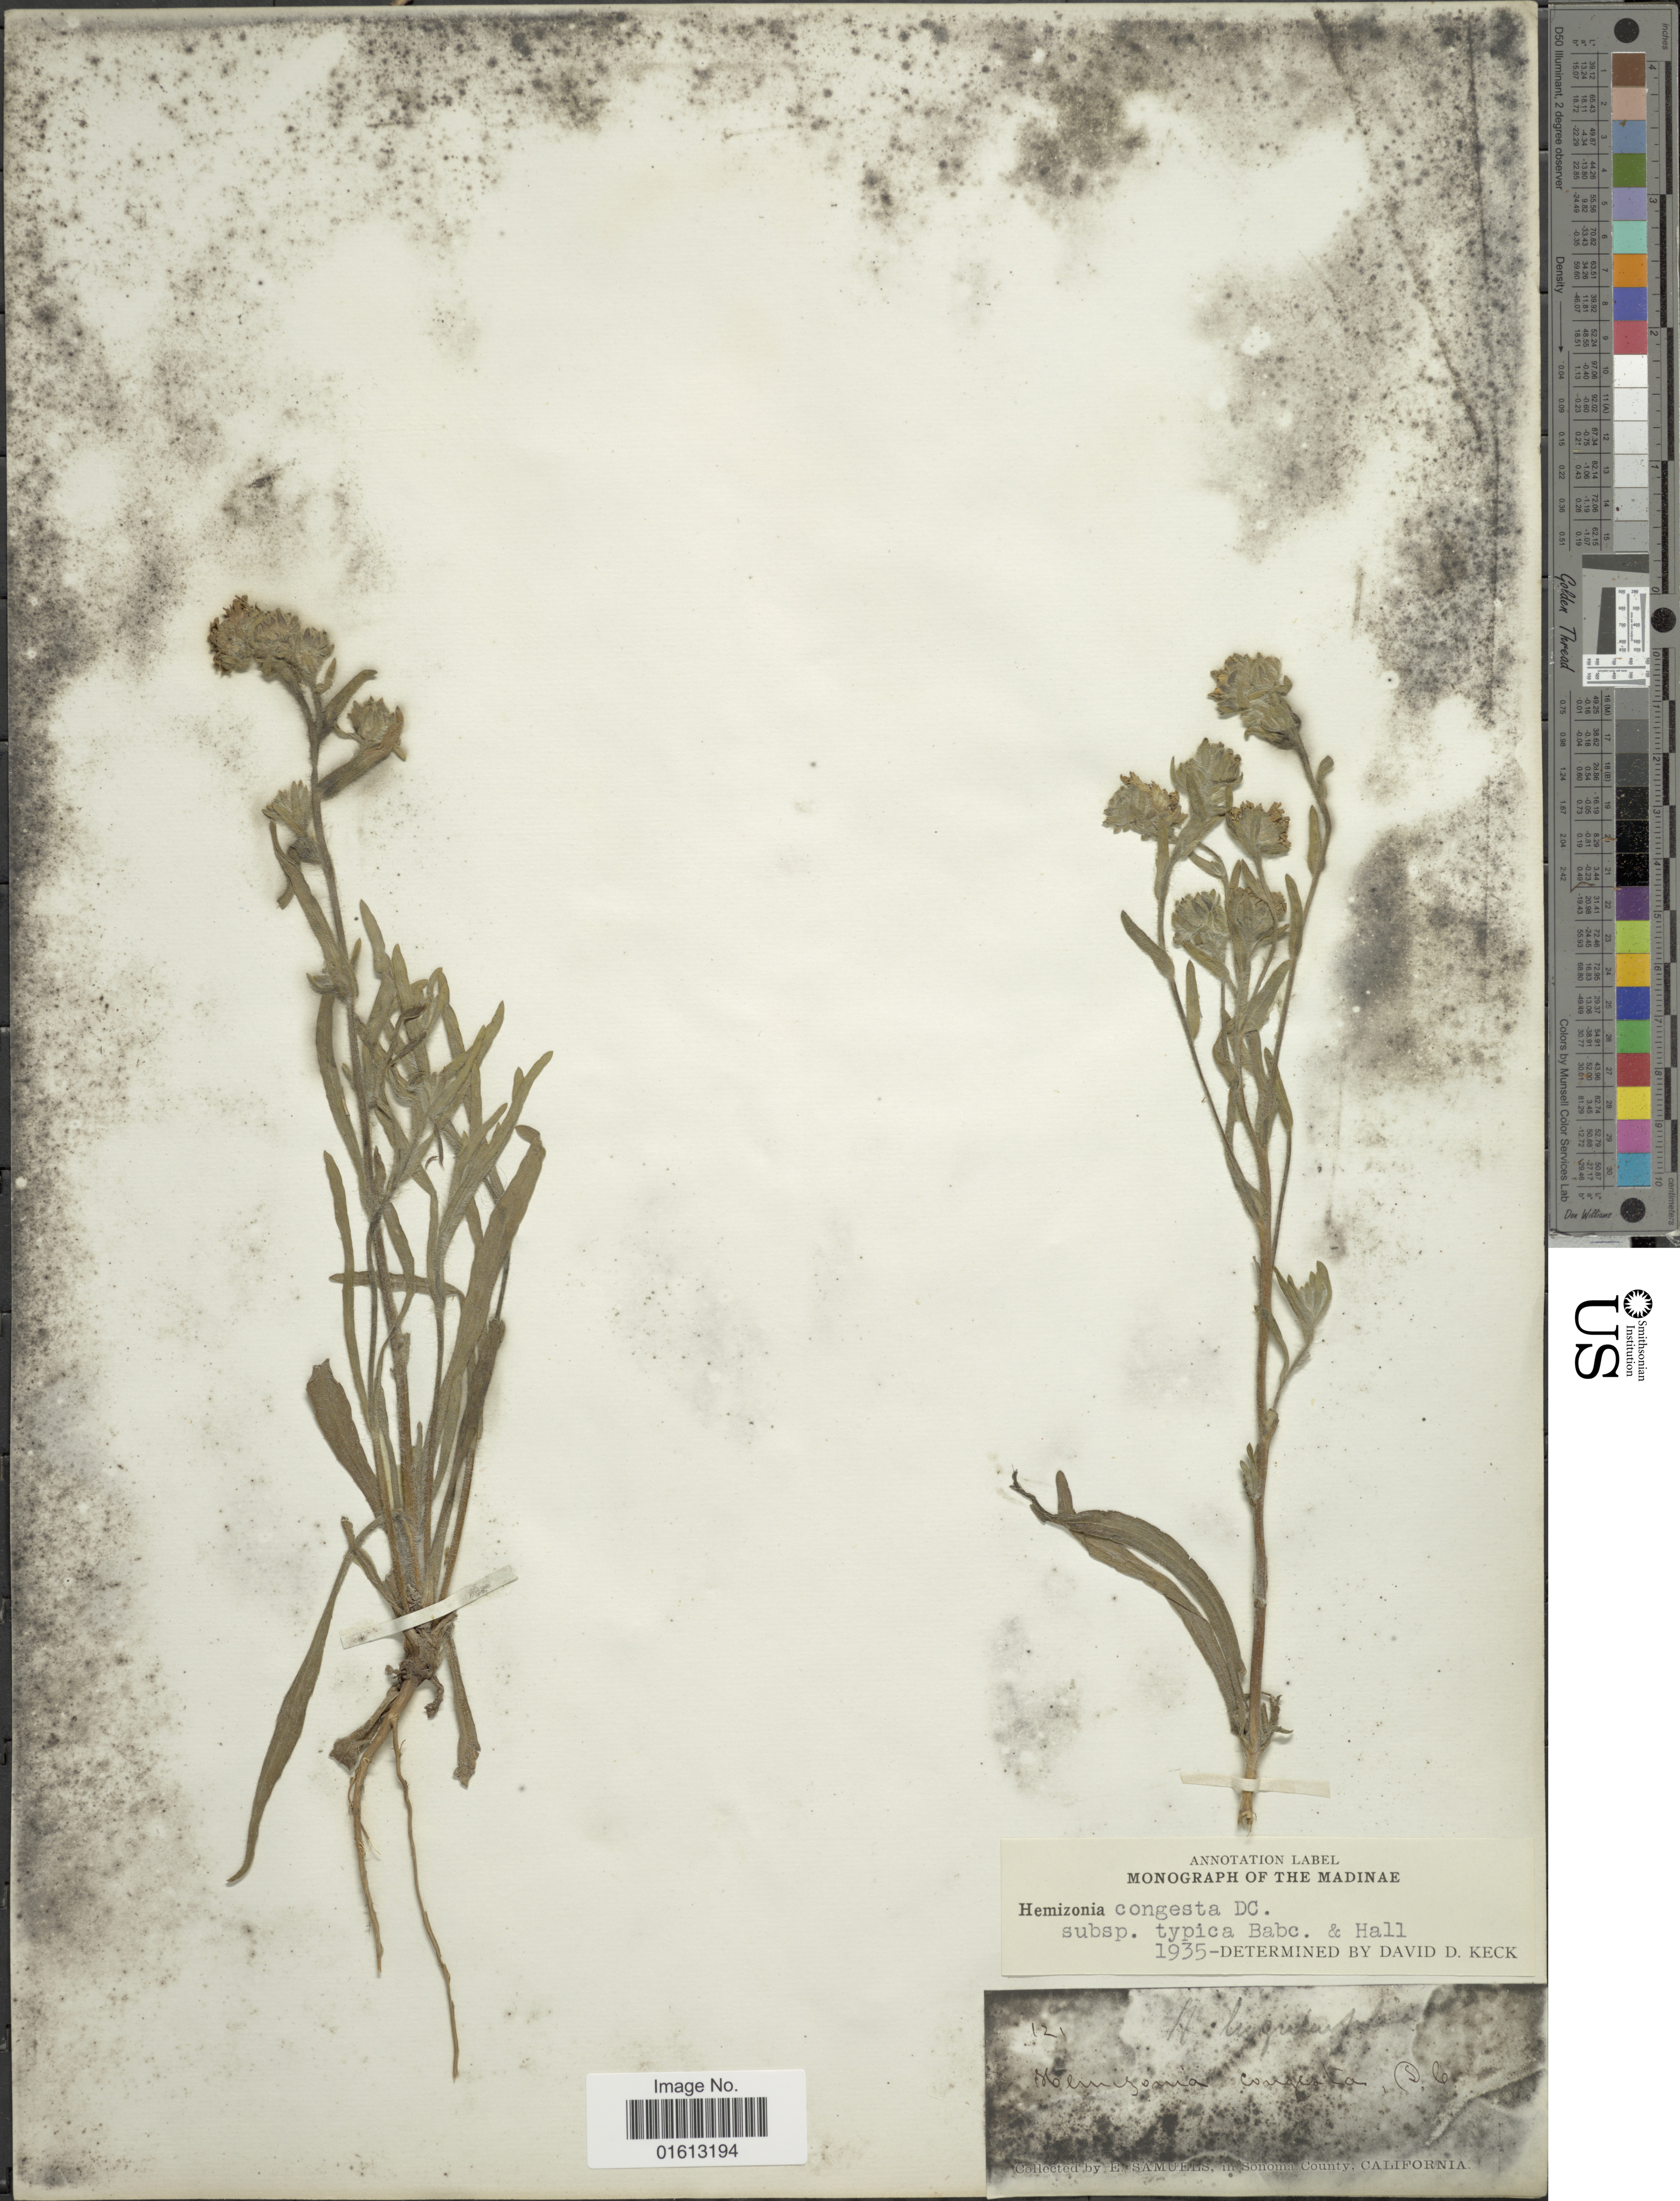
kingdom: Plantae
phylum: Tracheophyta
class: Magnoliopsida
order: Asterales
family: Asteraceae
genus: Hemizonia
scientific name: Hemizonia congesta subsp. congesta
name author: DC.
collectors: E. Samuels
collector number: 121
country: United States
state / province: California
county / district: Sonoma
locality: Sonoma County